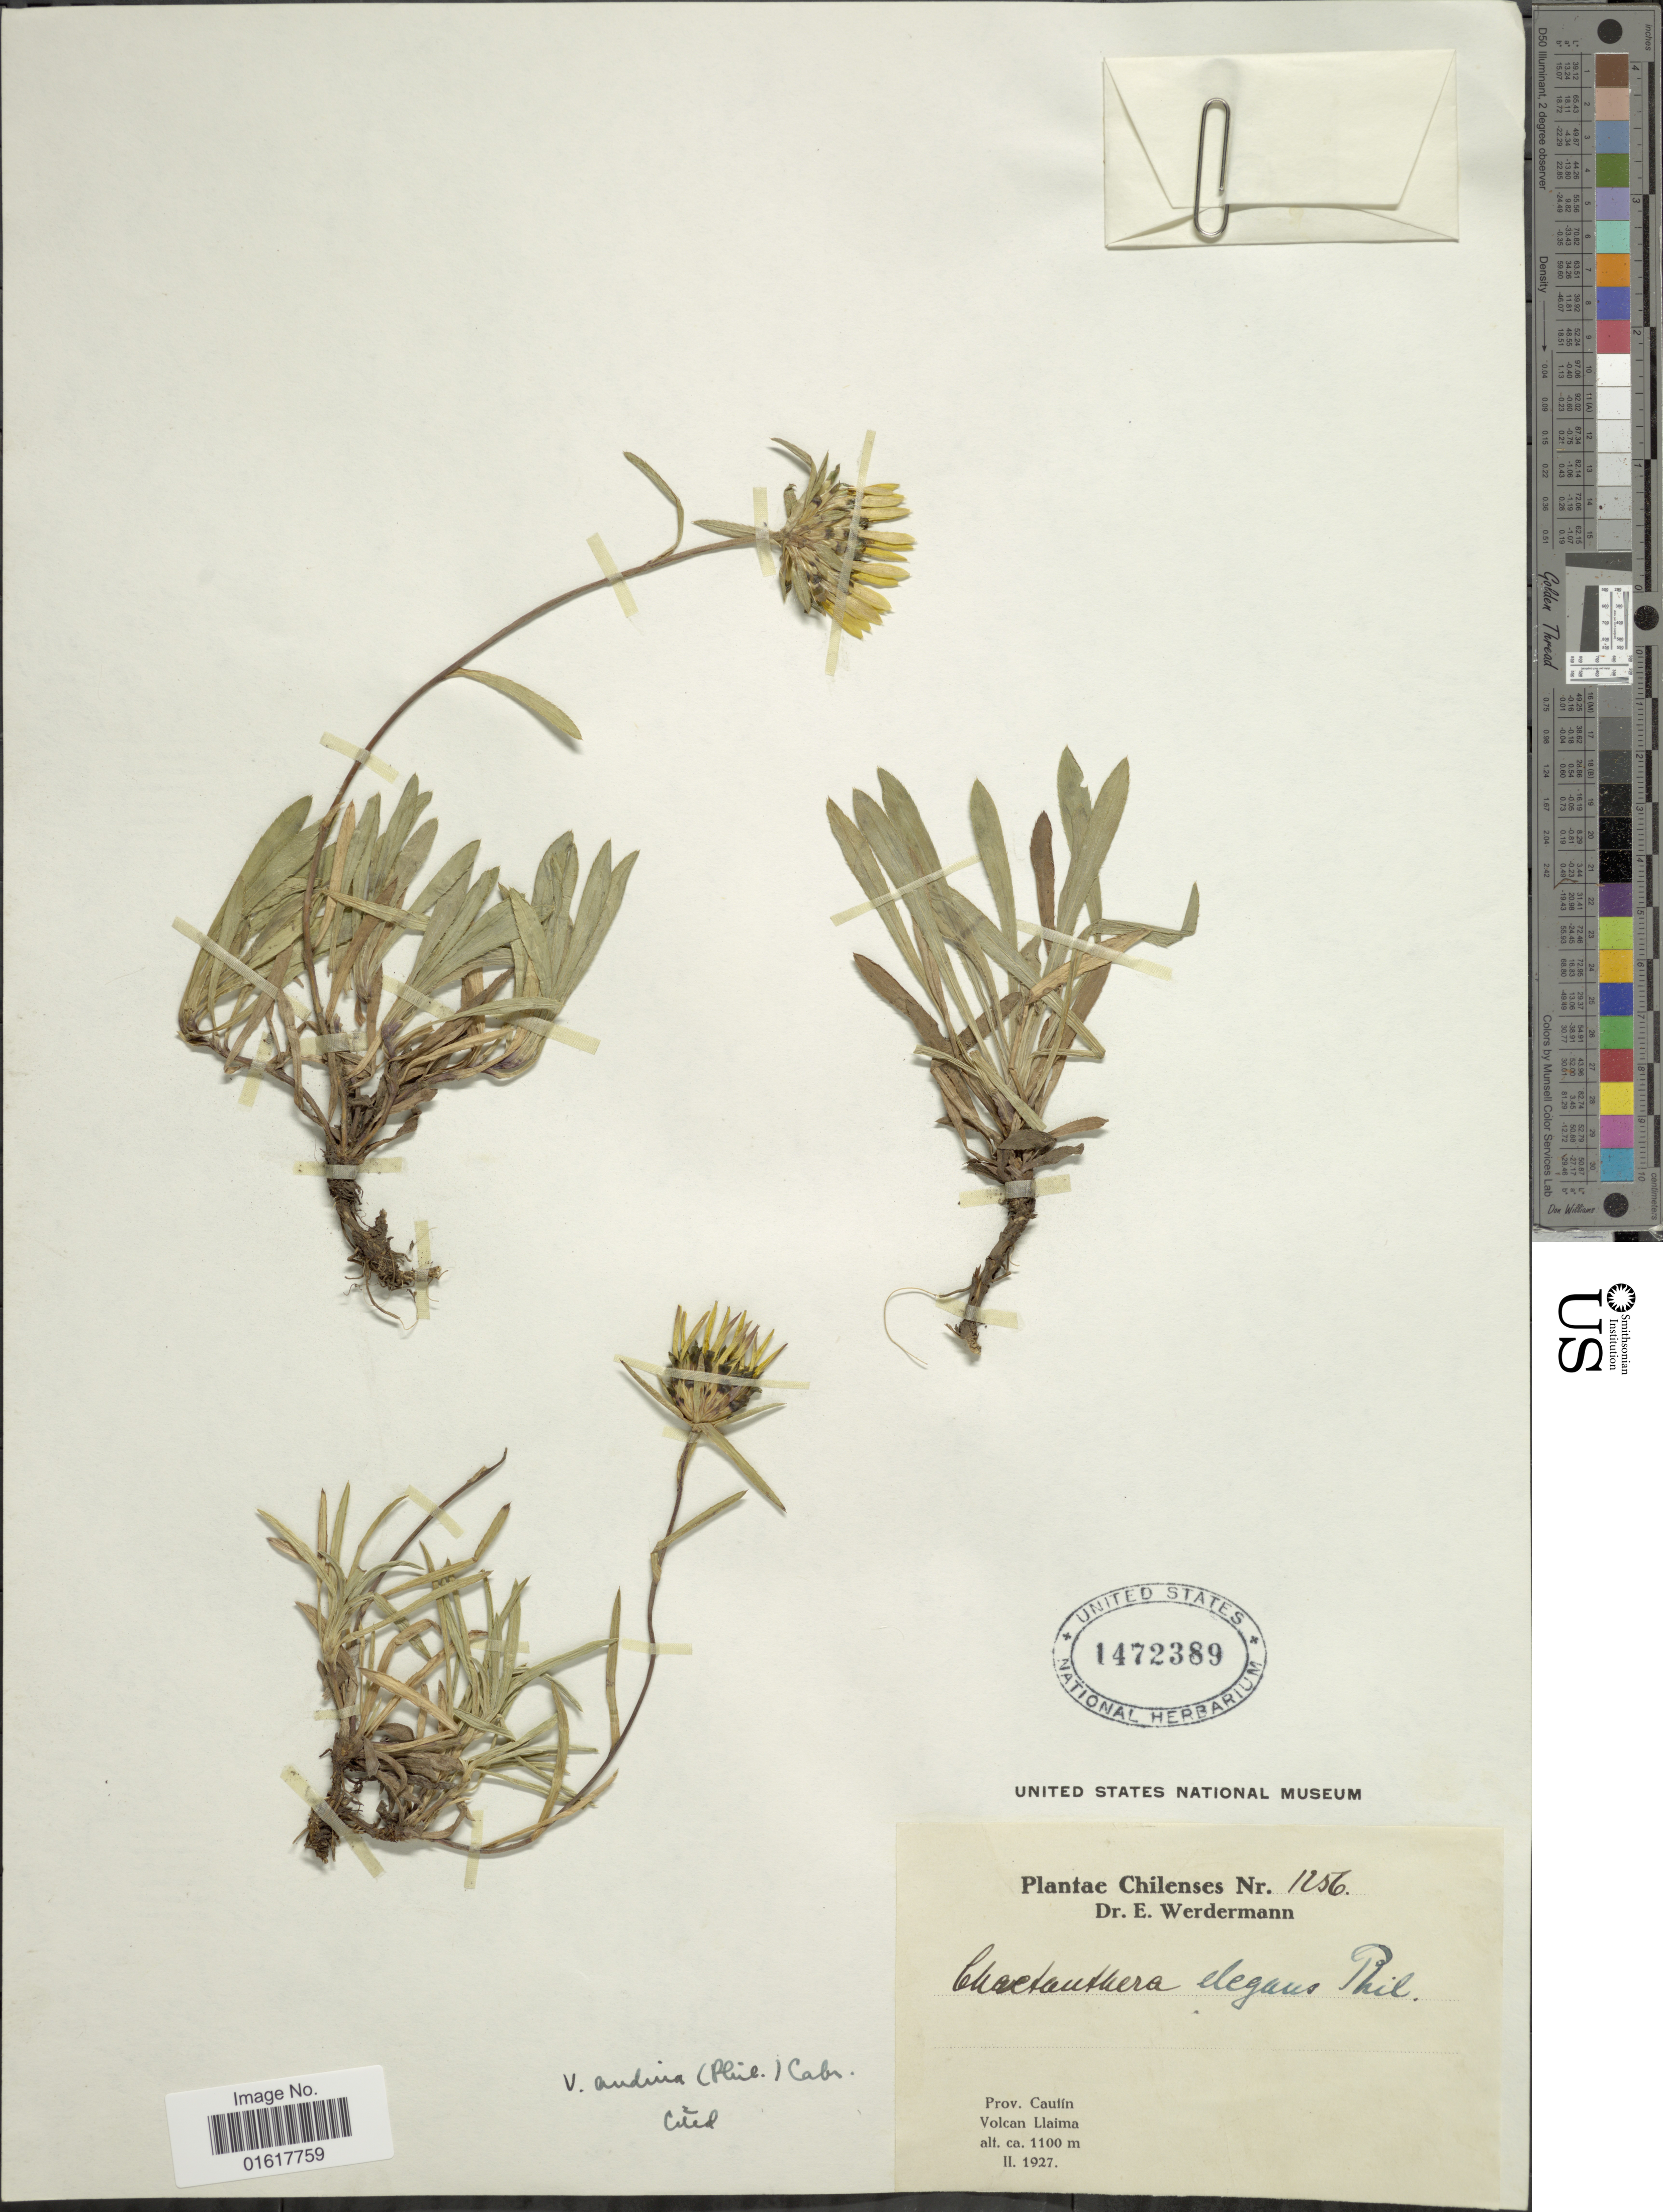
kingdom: Plantae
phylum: Tracheophyta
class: Magnoliopsida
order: Asterales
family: Asteraceae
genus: Chaetanthera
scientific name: Chaetanthera elegans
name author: Phil.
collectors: E. Werdermann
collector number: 1256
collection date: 1927-02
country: Chile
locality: Prov. Cautín. Volcan Llaima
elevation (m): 1100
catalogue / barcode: US 1472389